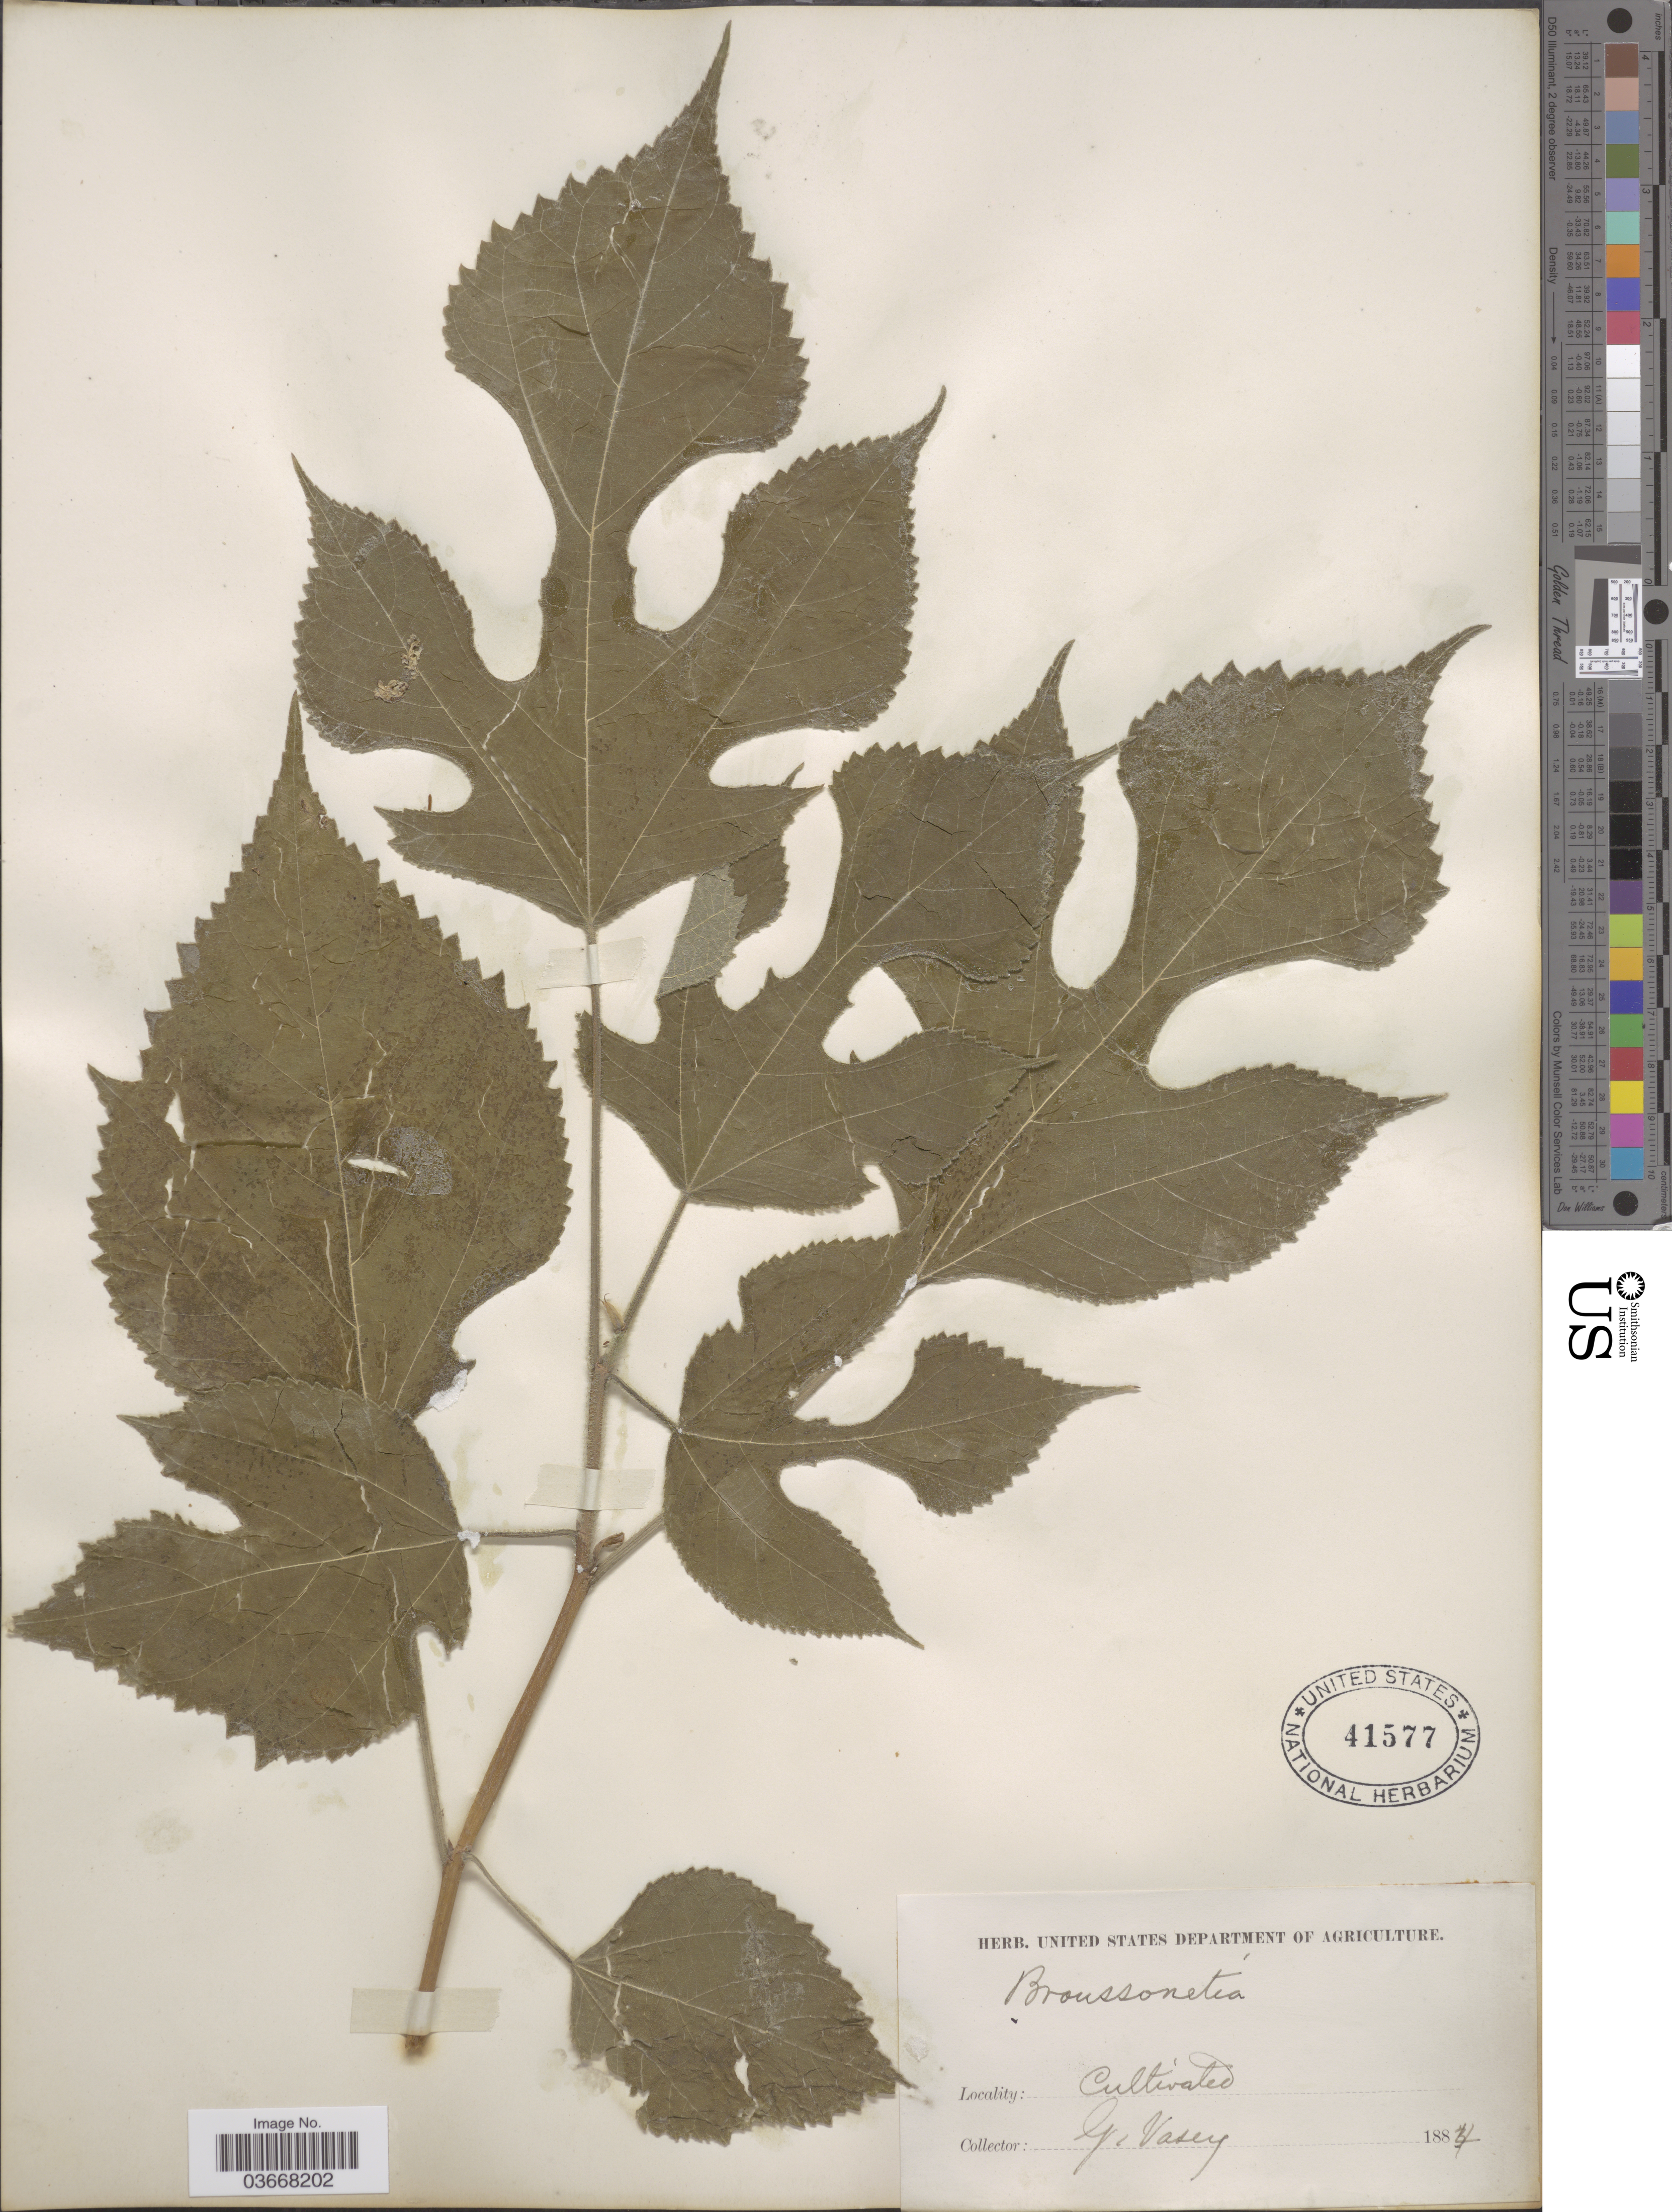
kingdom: Plantae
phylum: Tracheophyta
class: Magnoliopsida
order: Rosales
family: Moraceae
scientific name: Broussoneta papyrifera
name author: (L.) L'Hér. ex Vent.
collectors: G. Vasey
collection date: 1884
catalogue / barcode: US 41577